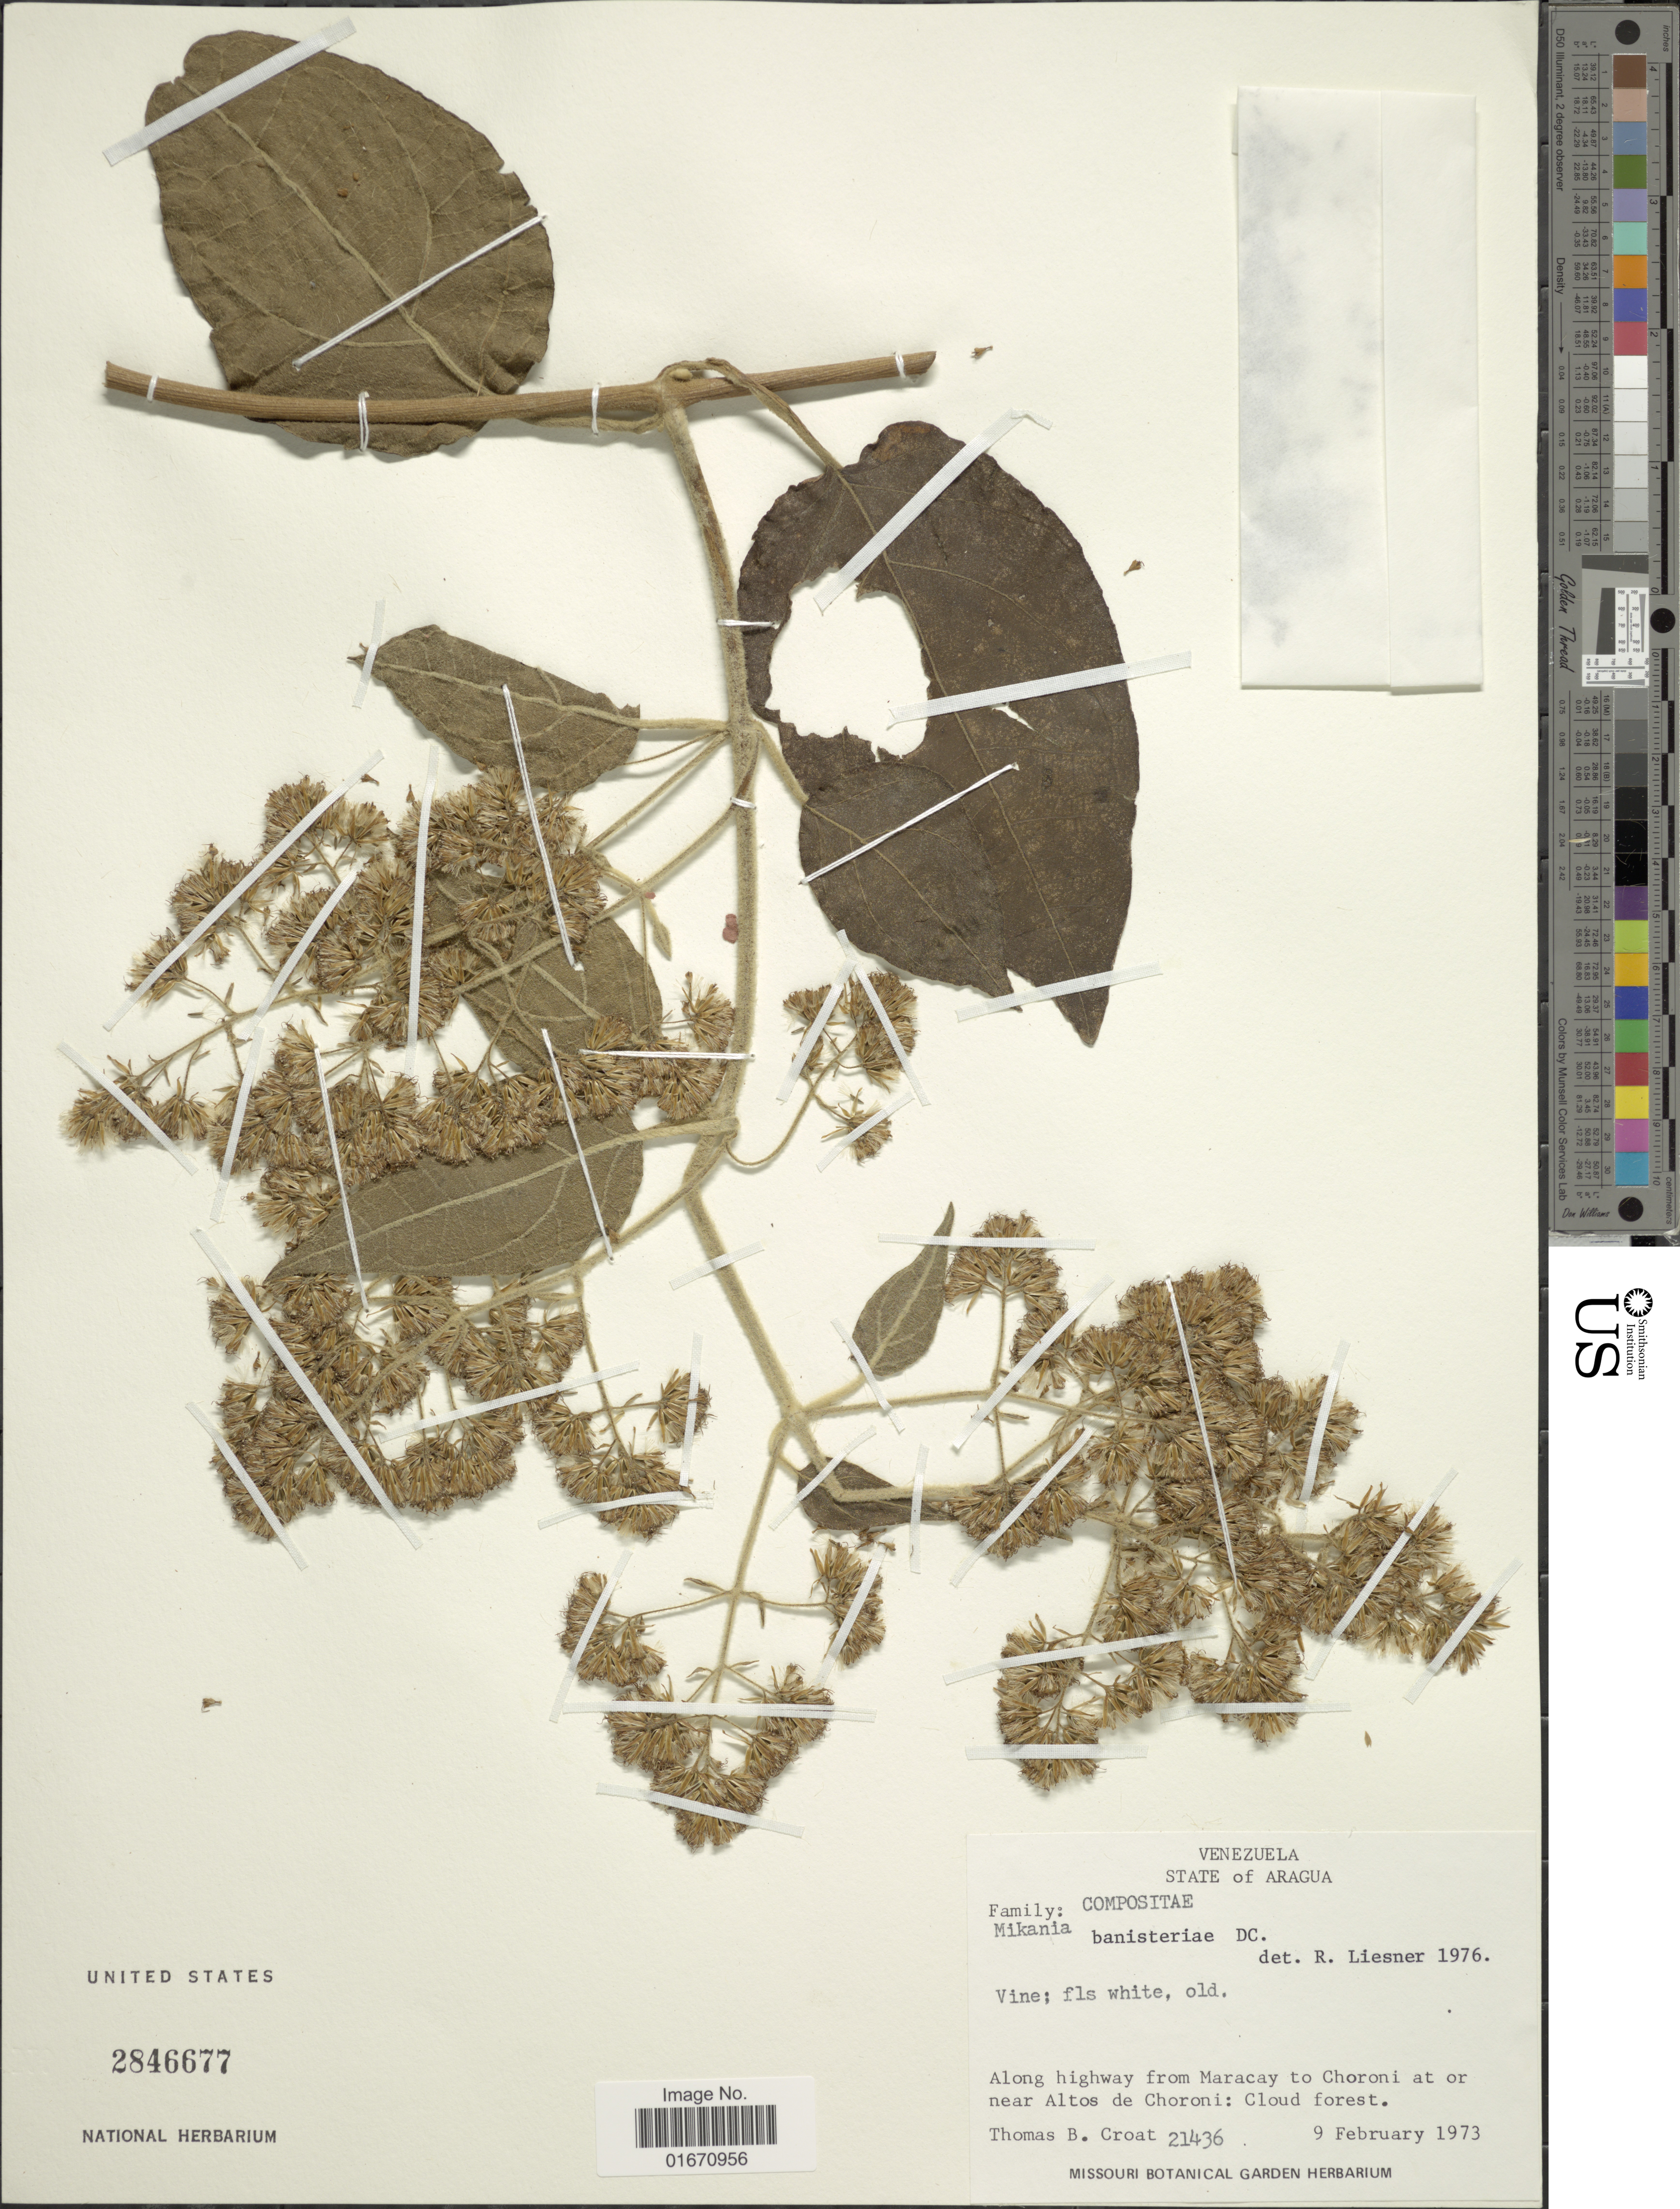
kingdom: Plantae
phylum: Tracheophyta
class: Magnoliopsida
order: Asterales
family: Asteraceae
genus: Mikania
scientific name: Mikania banisteriae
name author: DC.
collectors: T. B. Croat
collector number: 21436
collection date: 1973-02-09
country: Venezuela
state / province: Aragua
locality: Along highway from Maracay to Choroni at or near Altos de Choroni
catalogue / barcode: US 2846677